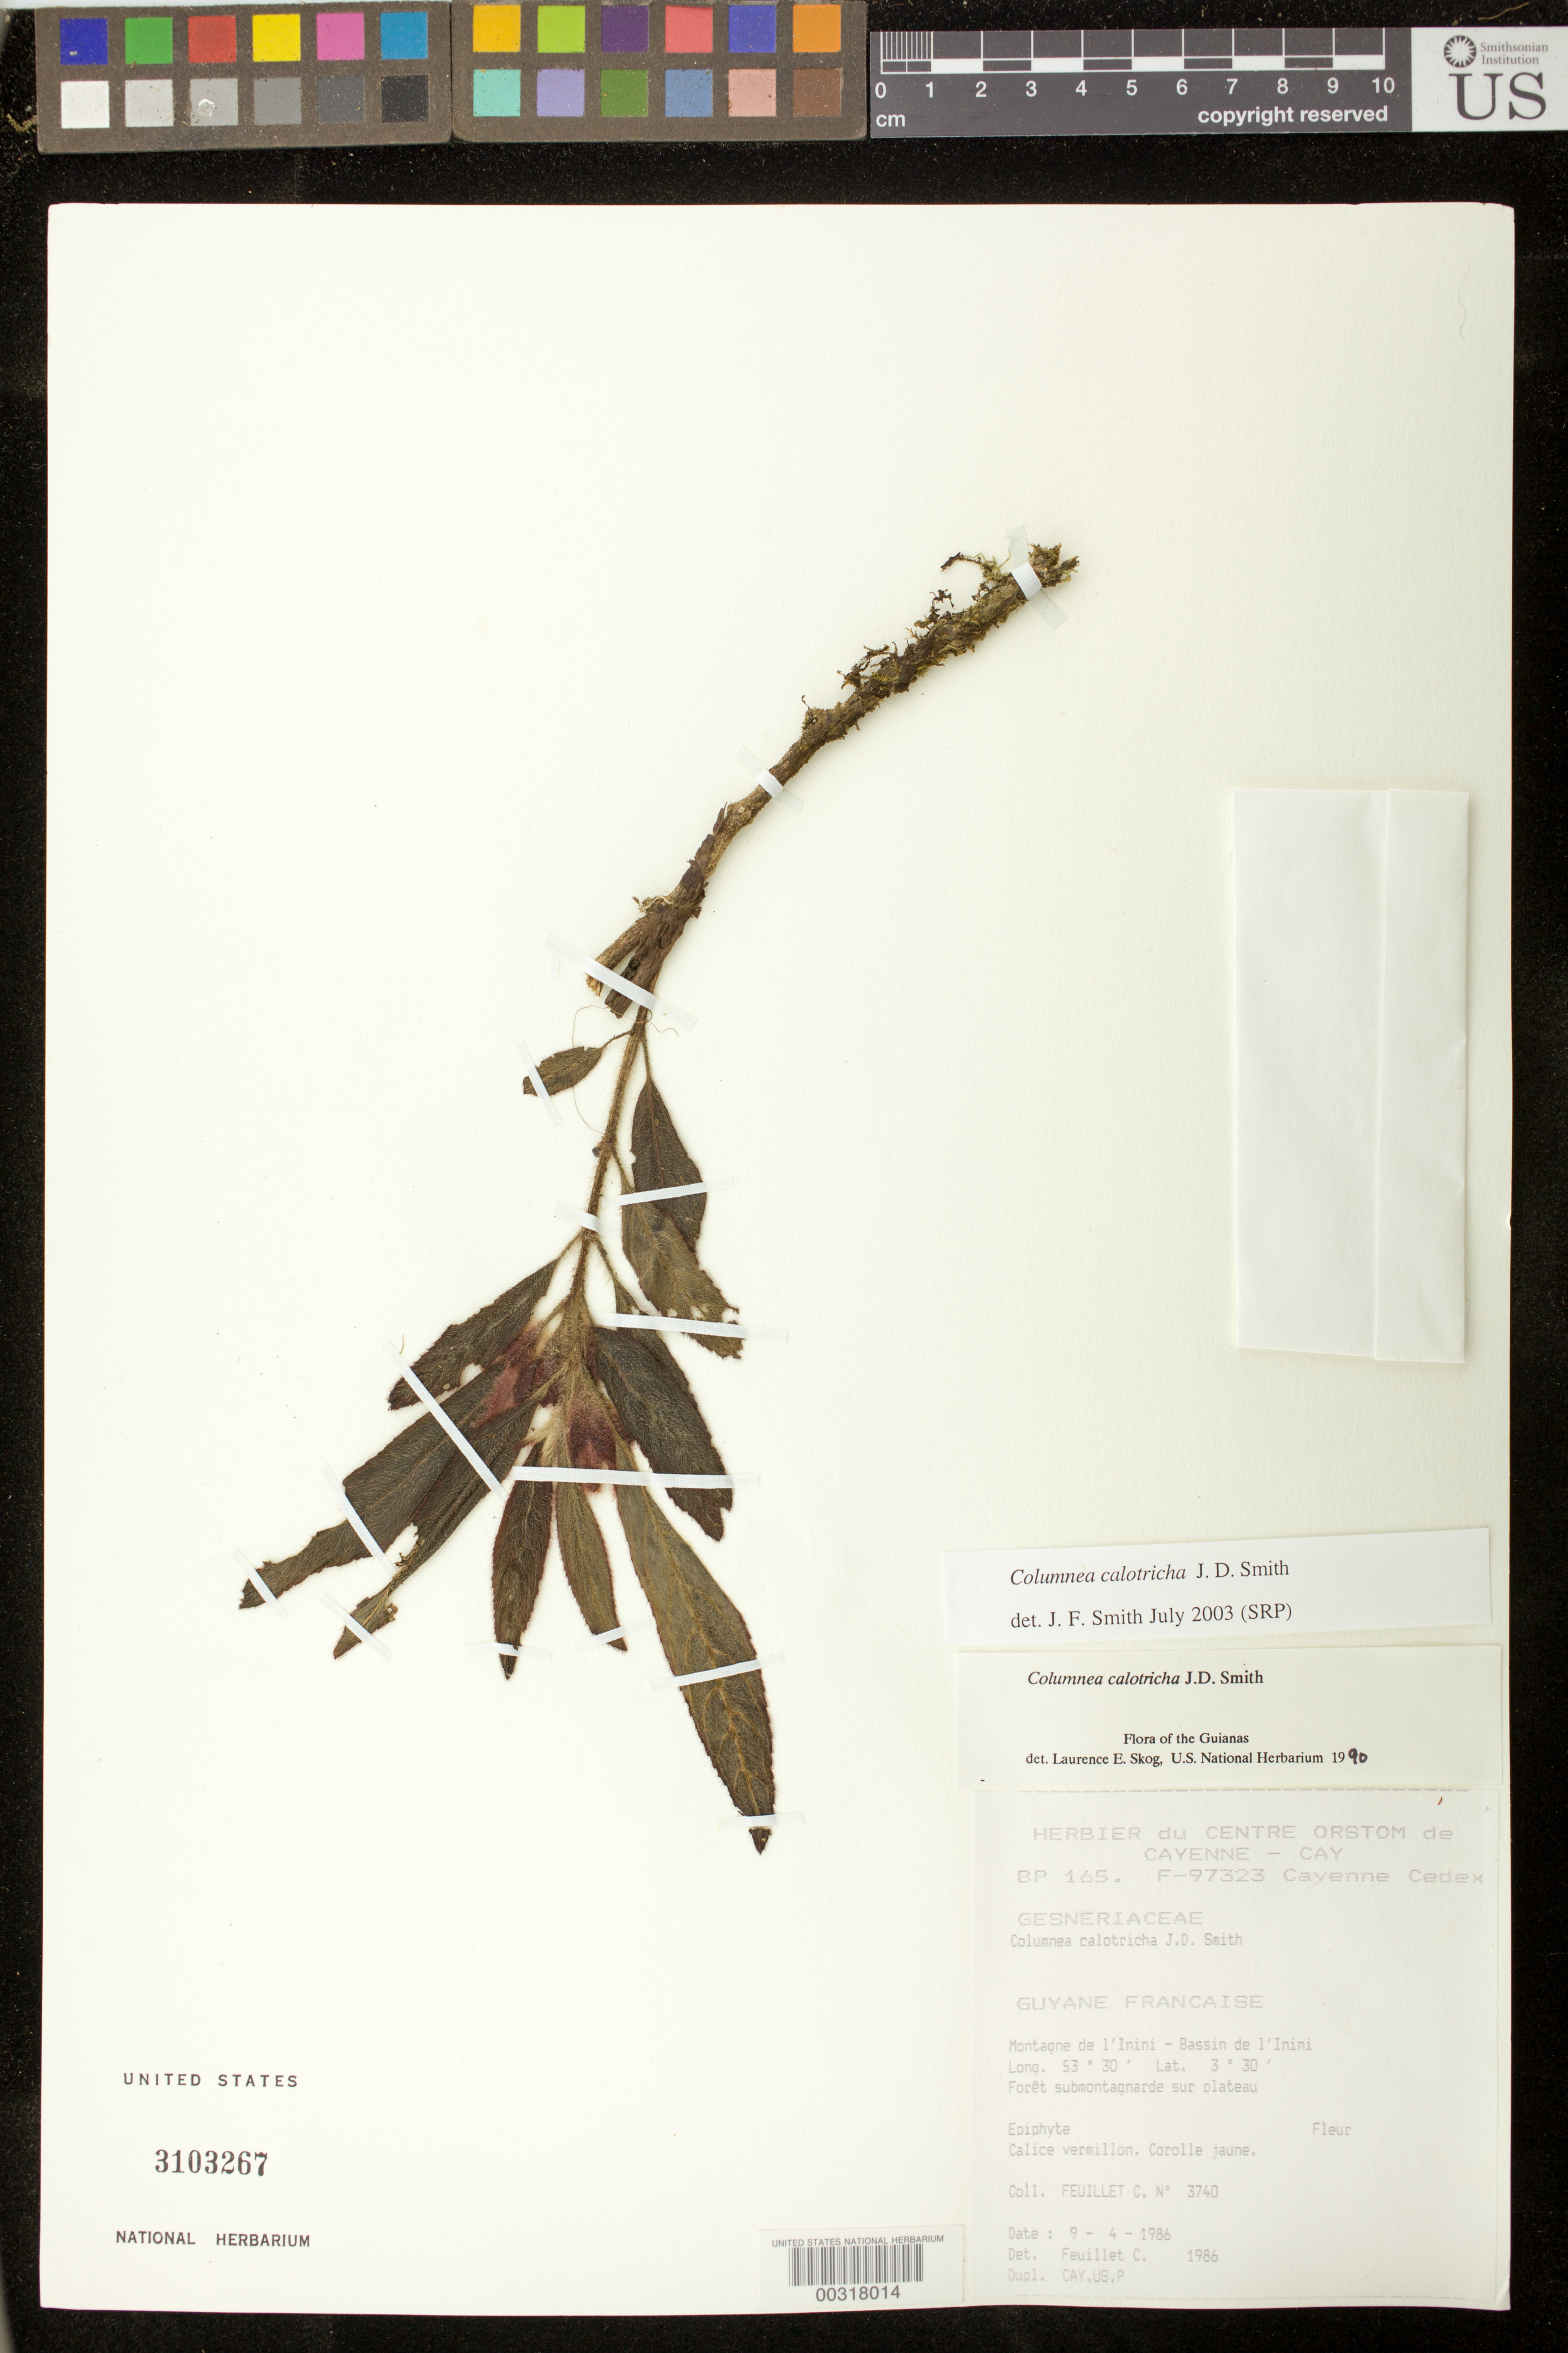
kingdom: Plantae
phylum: Tracheophyta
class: Magnoliopsida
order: Lamiales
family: Gesneriaceae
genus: Columnea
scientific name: Columnea calotricha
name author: Donn. Sm.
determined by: Skog, Laurence E.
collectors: C. Feuillet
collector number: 3740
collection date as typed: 09 Apr 1986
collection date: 1986-04-09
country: French Guiana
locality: Montagne de l'Inini, bassin de l'Inini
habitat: Forêt sobmontagnarde sur plateau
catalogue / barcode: US 3103267